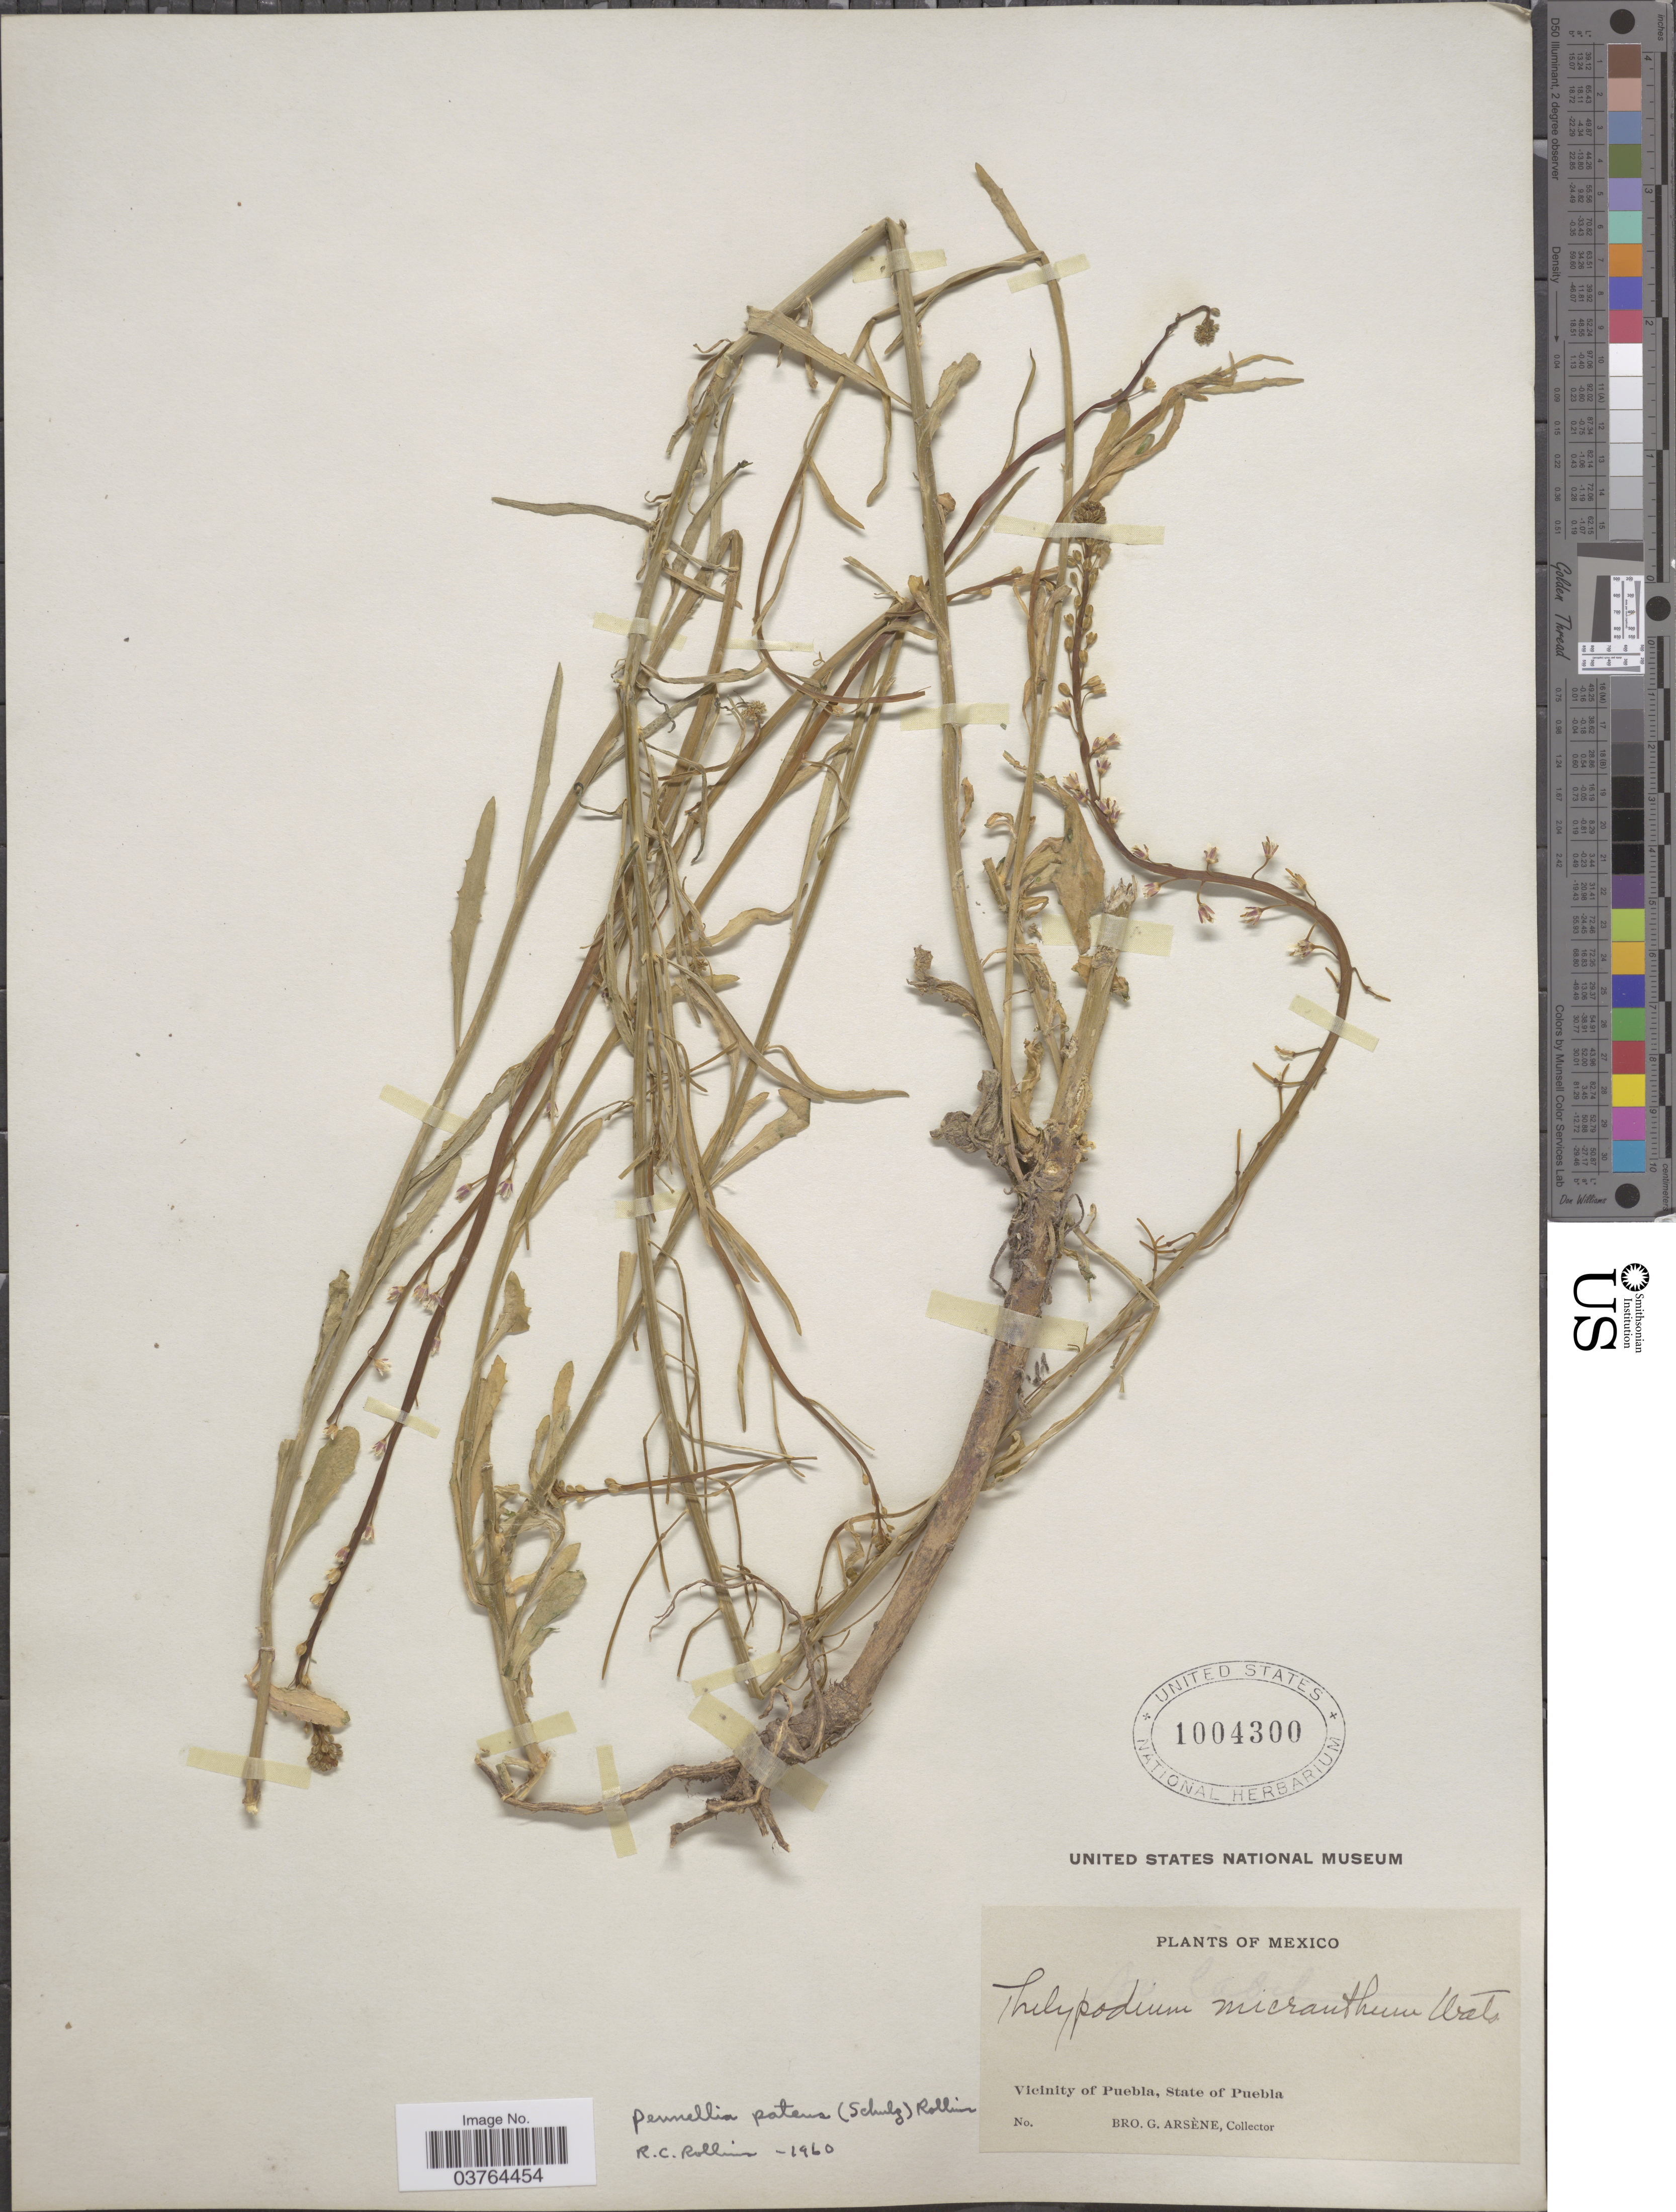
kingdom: Plantae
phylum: Tracheophyta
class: Magnoliopsida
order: Brassicales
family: Brassicaceae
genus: Pennellia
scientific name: Pennellia patens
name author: (O.E. Schulz) Rollins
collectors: Bro. G. Arsène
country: Mexico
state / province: Puebla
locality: Vicinity of Puebla.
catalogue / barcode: US 1004300